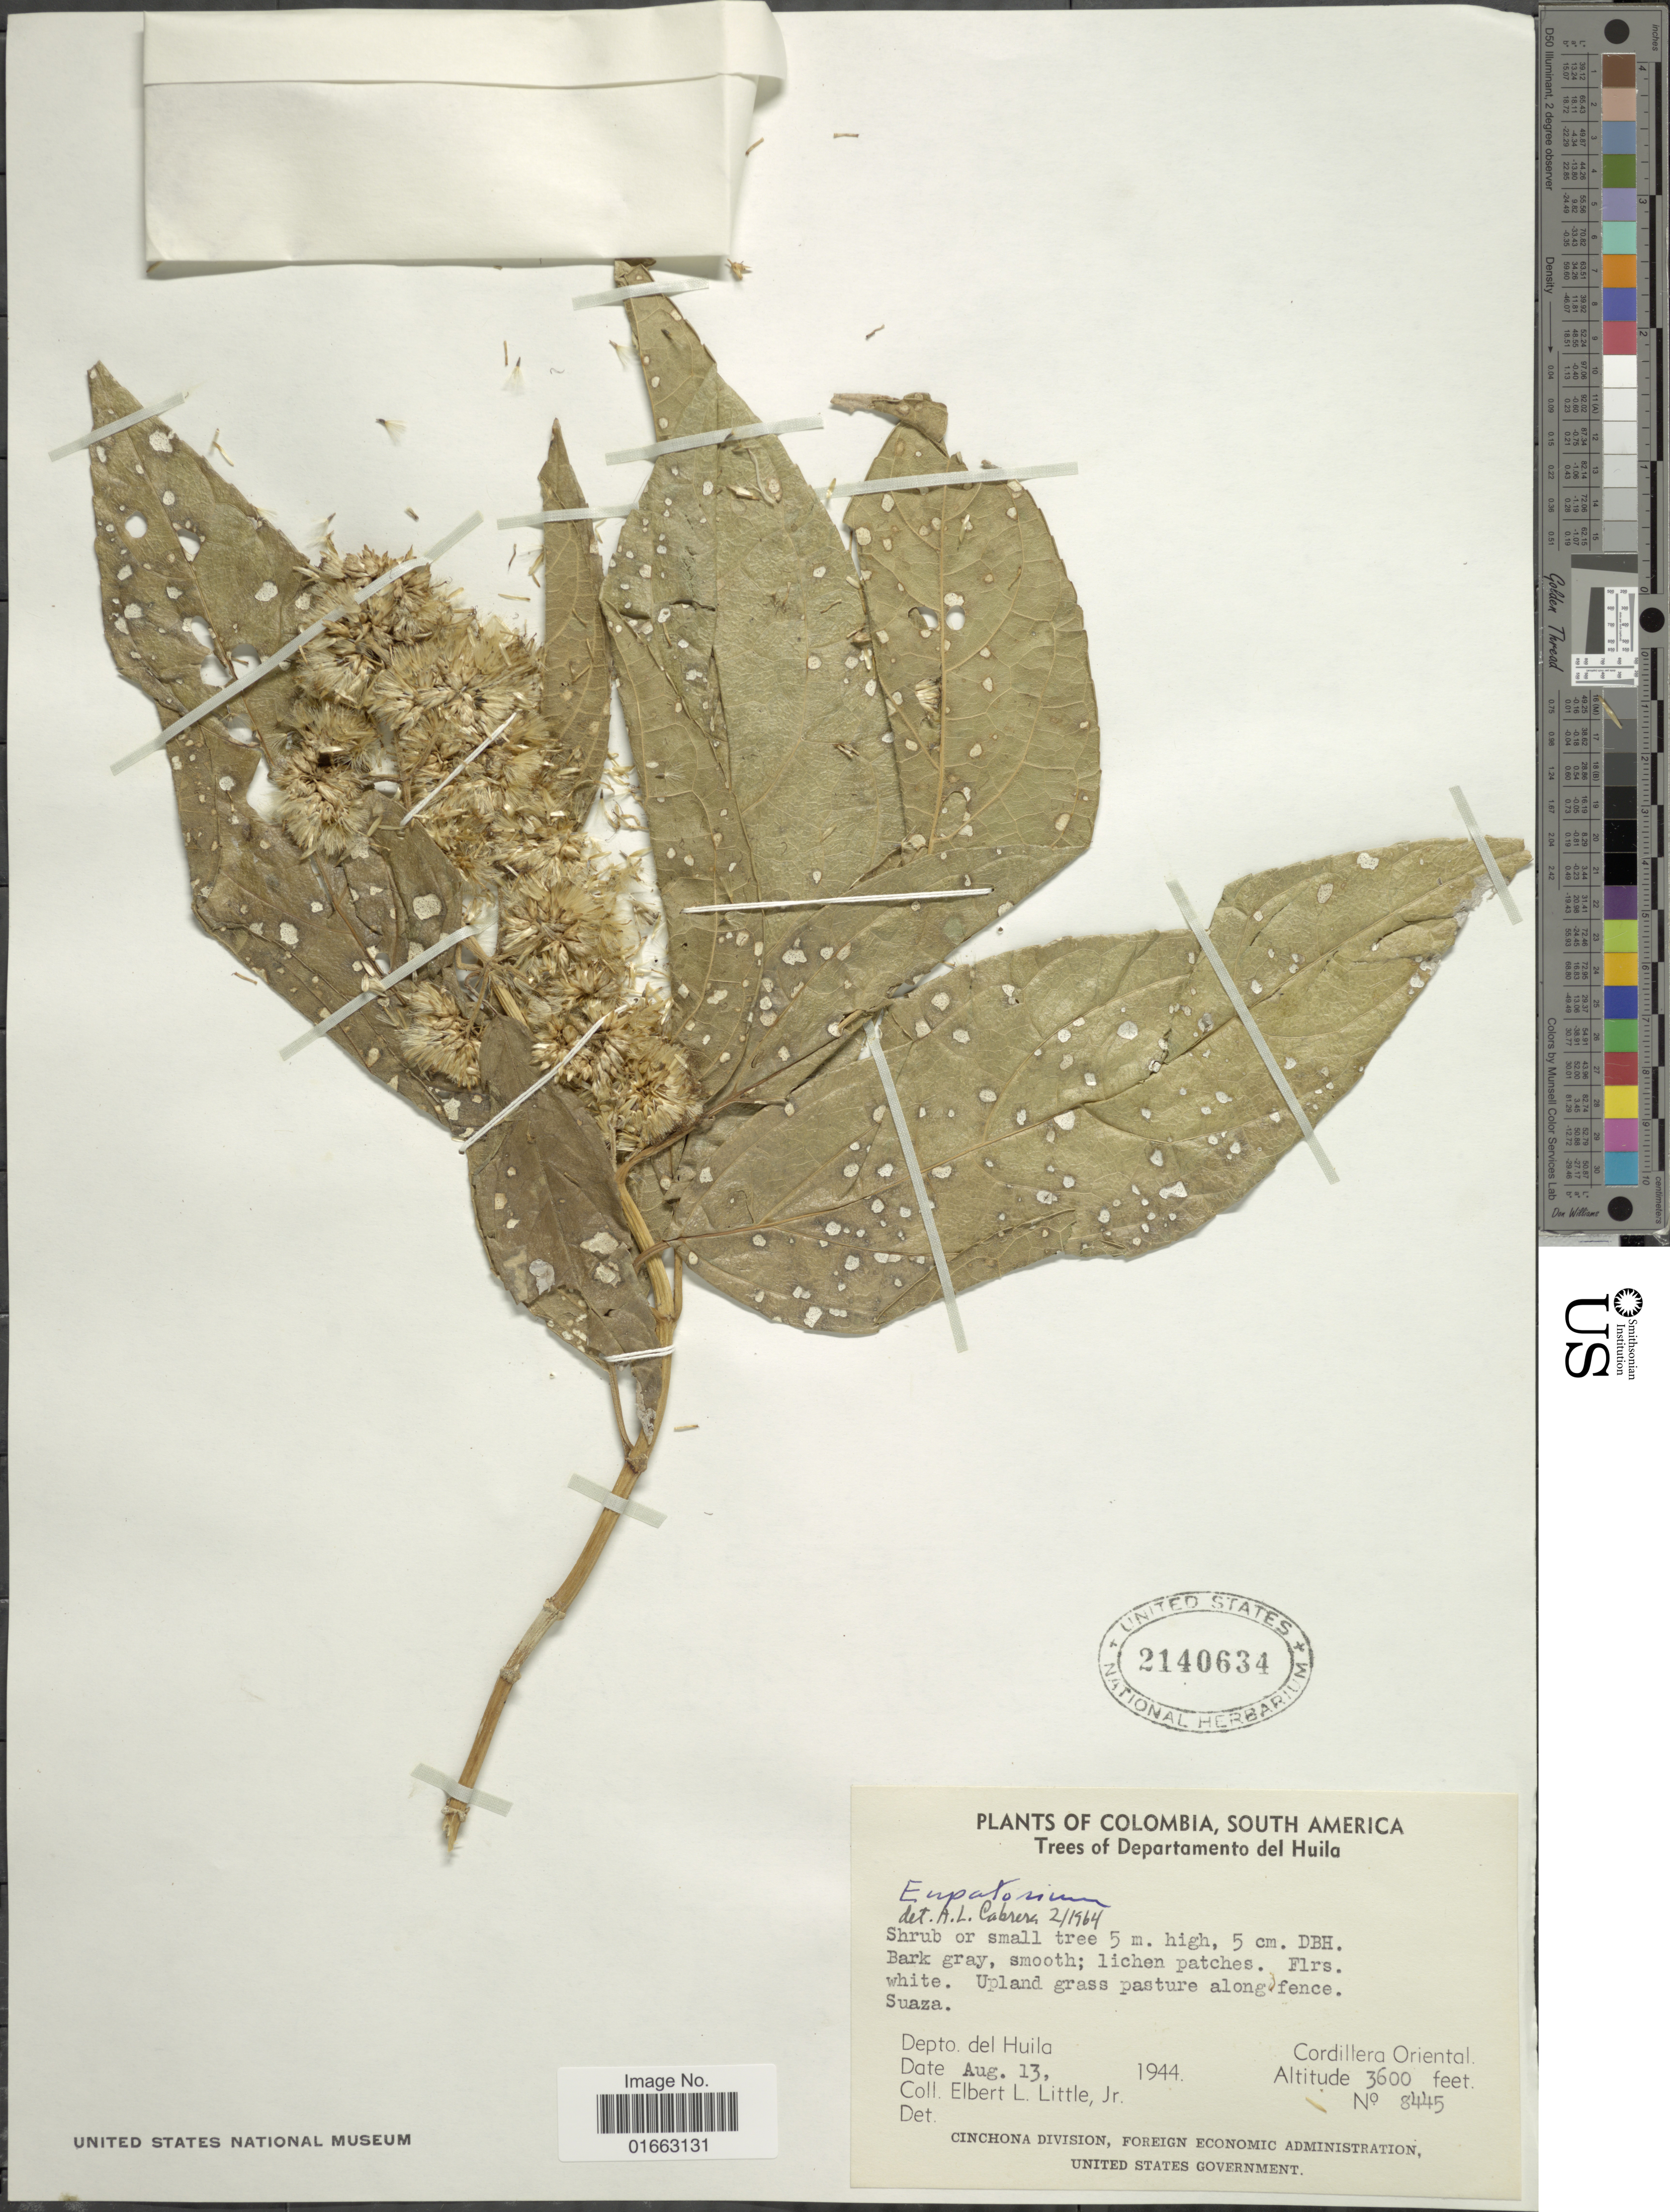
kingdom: Plantae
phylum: Tracheophyta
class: Magnoliopsida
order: Asterales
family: Asteraceae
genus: Critonia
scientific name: Critonia morifolia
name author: (Mill.) R.M. King & H. Rob.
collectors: E. L. Little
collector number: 8445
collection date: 1944-08-13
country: Colombia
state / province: Huila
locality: South America, Trees of Departamento del Huila, upland grass pasture along fence, Suaza, Cordillera Oriental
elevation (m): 1097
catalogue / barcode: US 2140634